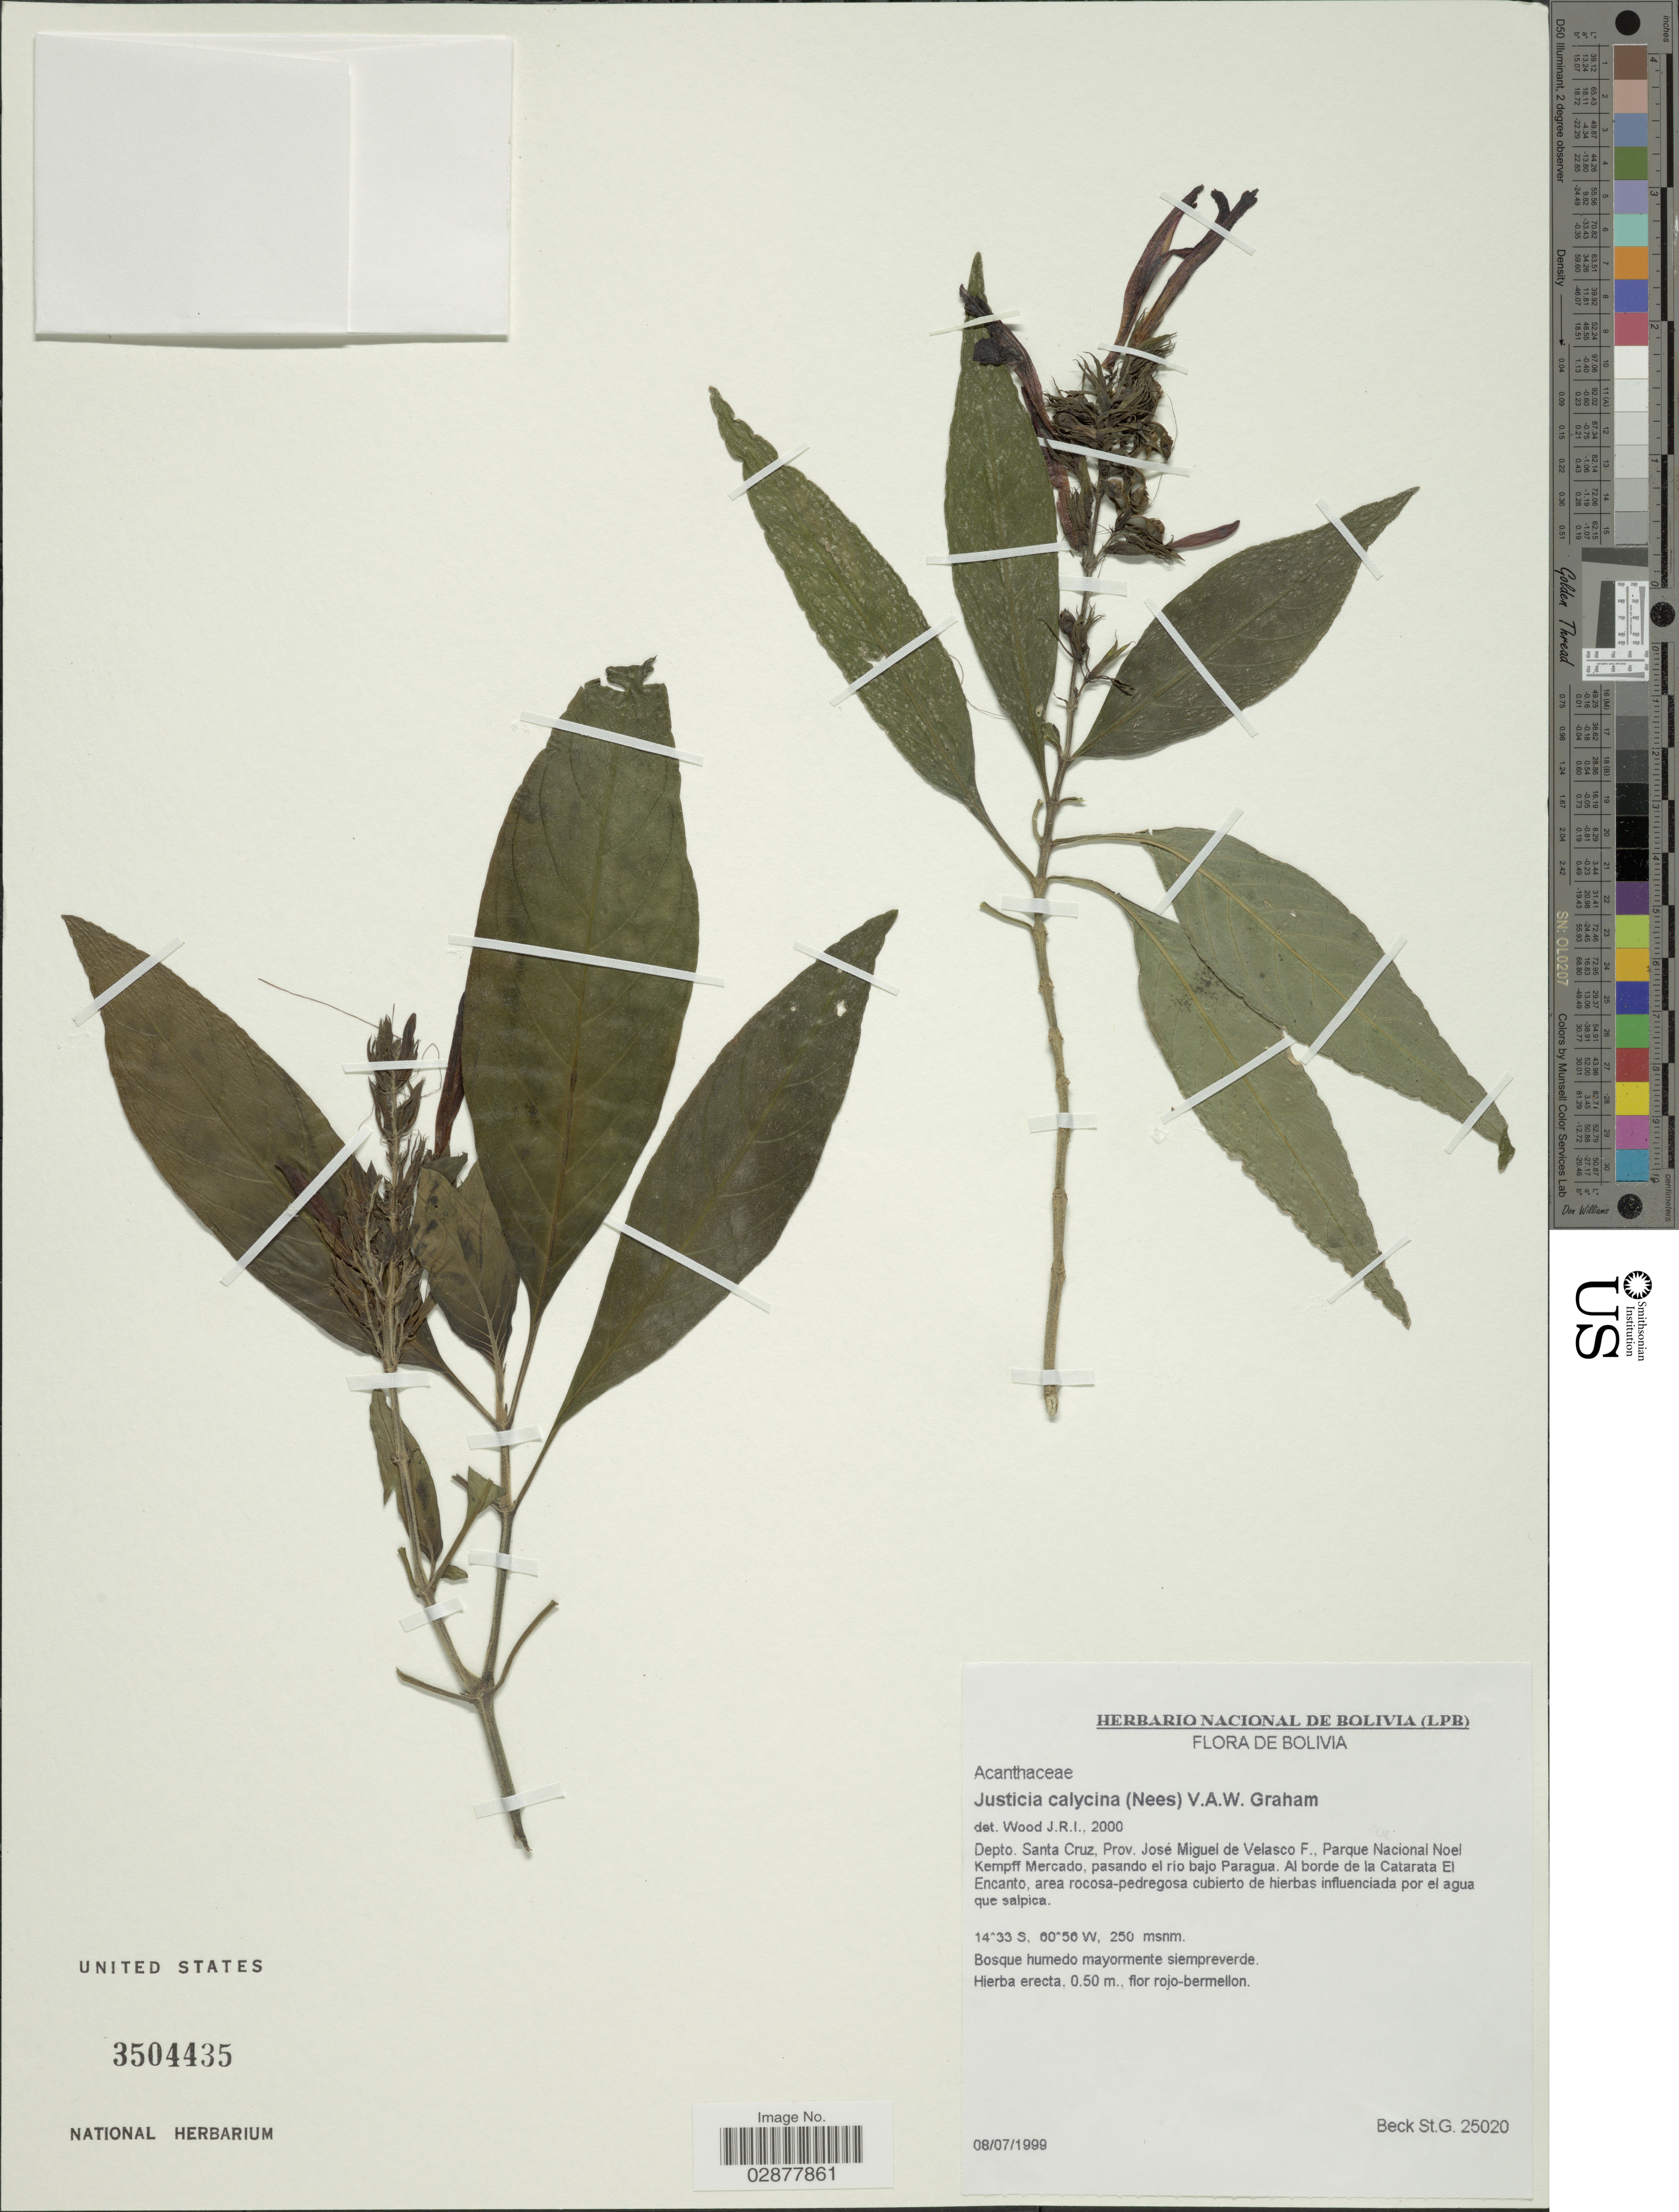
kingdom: Plantae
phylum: Tracheophyta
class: Magnoliopsida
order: Lamiales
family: Acanthaceae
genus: Justicia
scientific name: Justicia calycina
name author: (Nees) V.A.W. Graham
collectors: S. G. Beck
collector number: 25020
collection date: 1999-07-08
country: Bolivia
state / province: Santa Cruz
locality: Depto. Santa Cruz, Prov. José Miguel de Velasco F., Parque Nacional Noel Kempff Mercado, pasando el río bajo Paragua. Al borde de la Catarata El Encanto.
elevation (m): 250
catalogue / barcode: US 3504435